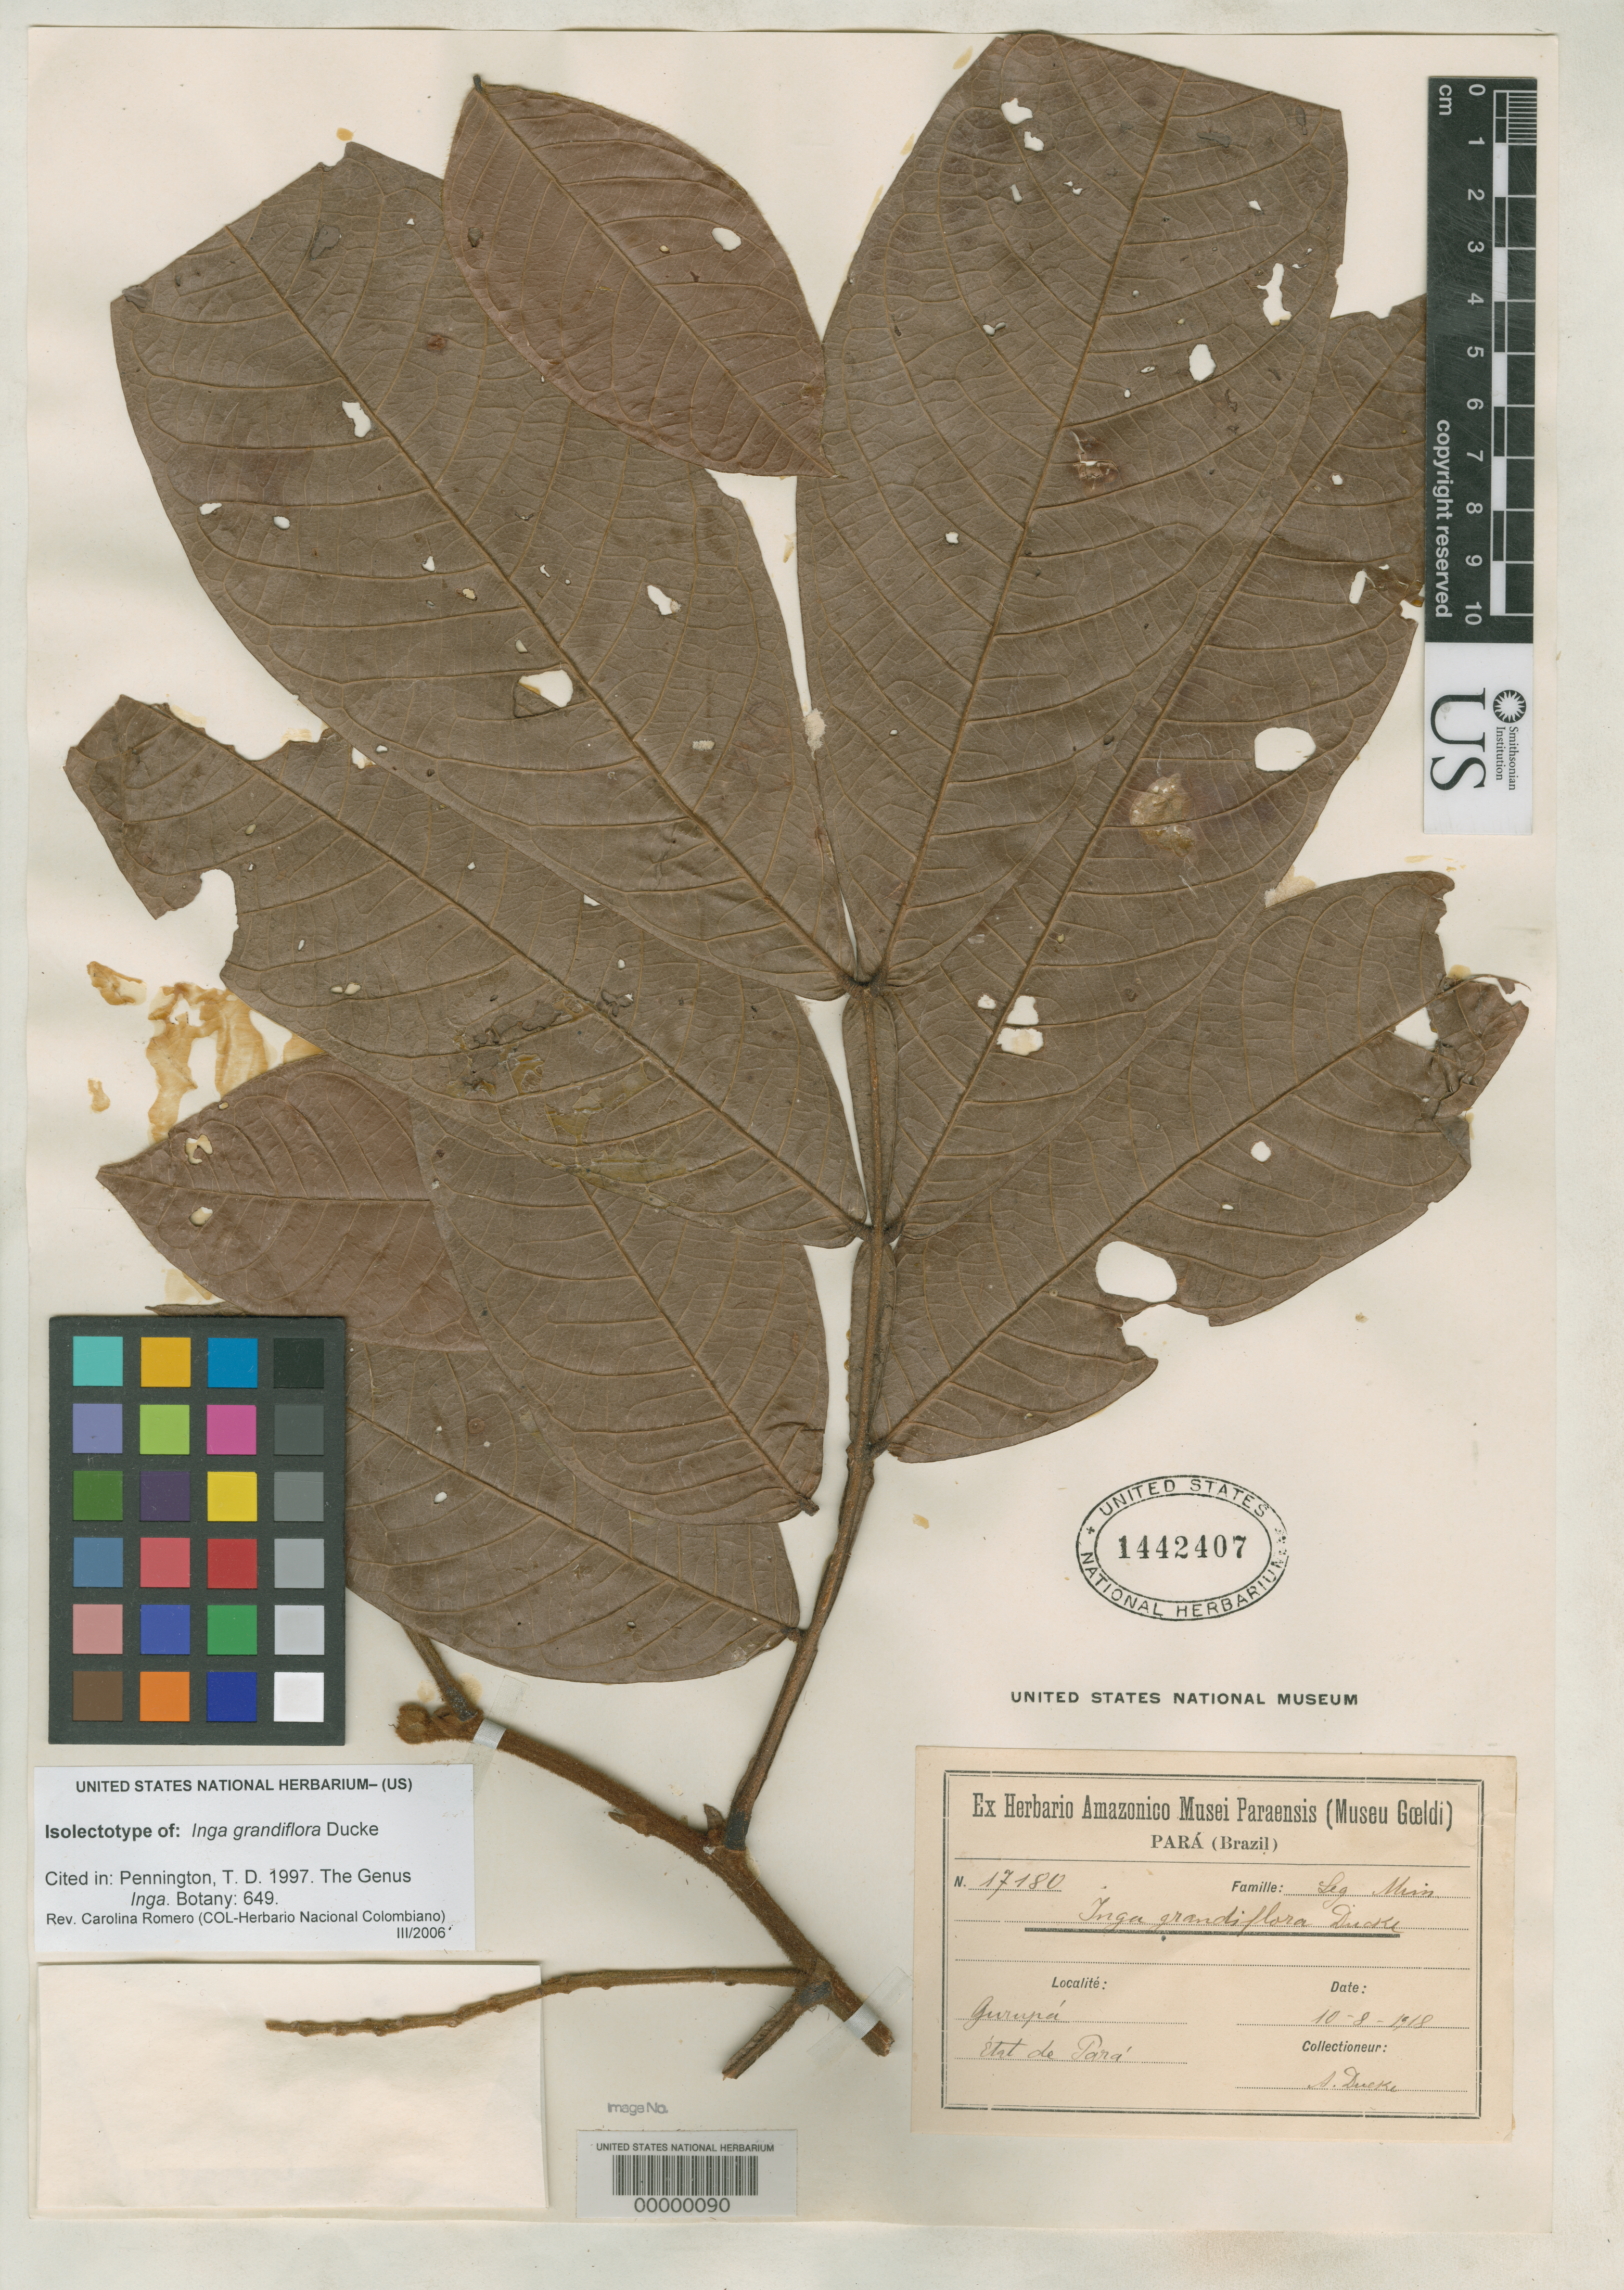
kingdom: Plantae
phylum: Tracheophyta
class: Magnoliopsida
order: Fabales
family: Fabaceae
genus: Inga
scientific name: Inga grandiflora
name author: Ducke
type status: Isolectotype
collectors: A. Ducke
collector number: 17180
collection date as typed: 10 Aug 1918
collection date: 1918-08-10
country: Brazil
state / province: Pará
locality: Gurupa.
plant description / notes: Also an isolectotype of Inga crassiflora Ducke, nom. superfl.; Superfluous nom. nov. for Inga grandiflora Ducke (non I. grandiflora Wall. but latter name is a nom. nud without priority).; Also an isolectotype of Inga grandiflora Ducke.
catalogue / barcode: US 1442407